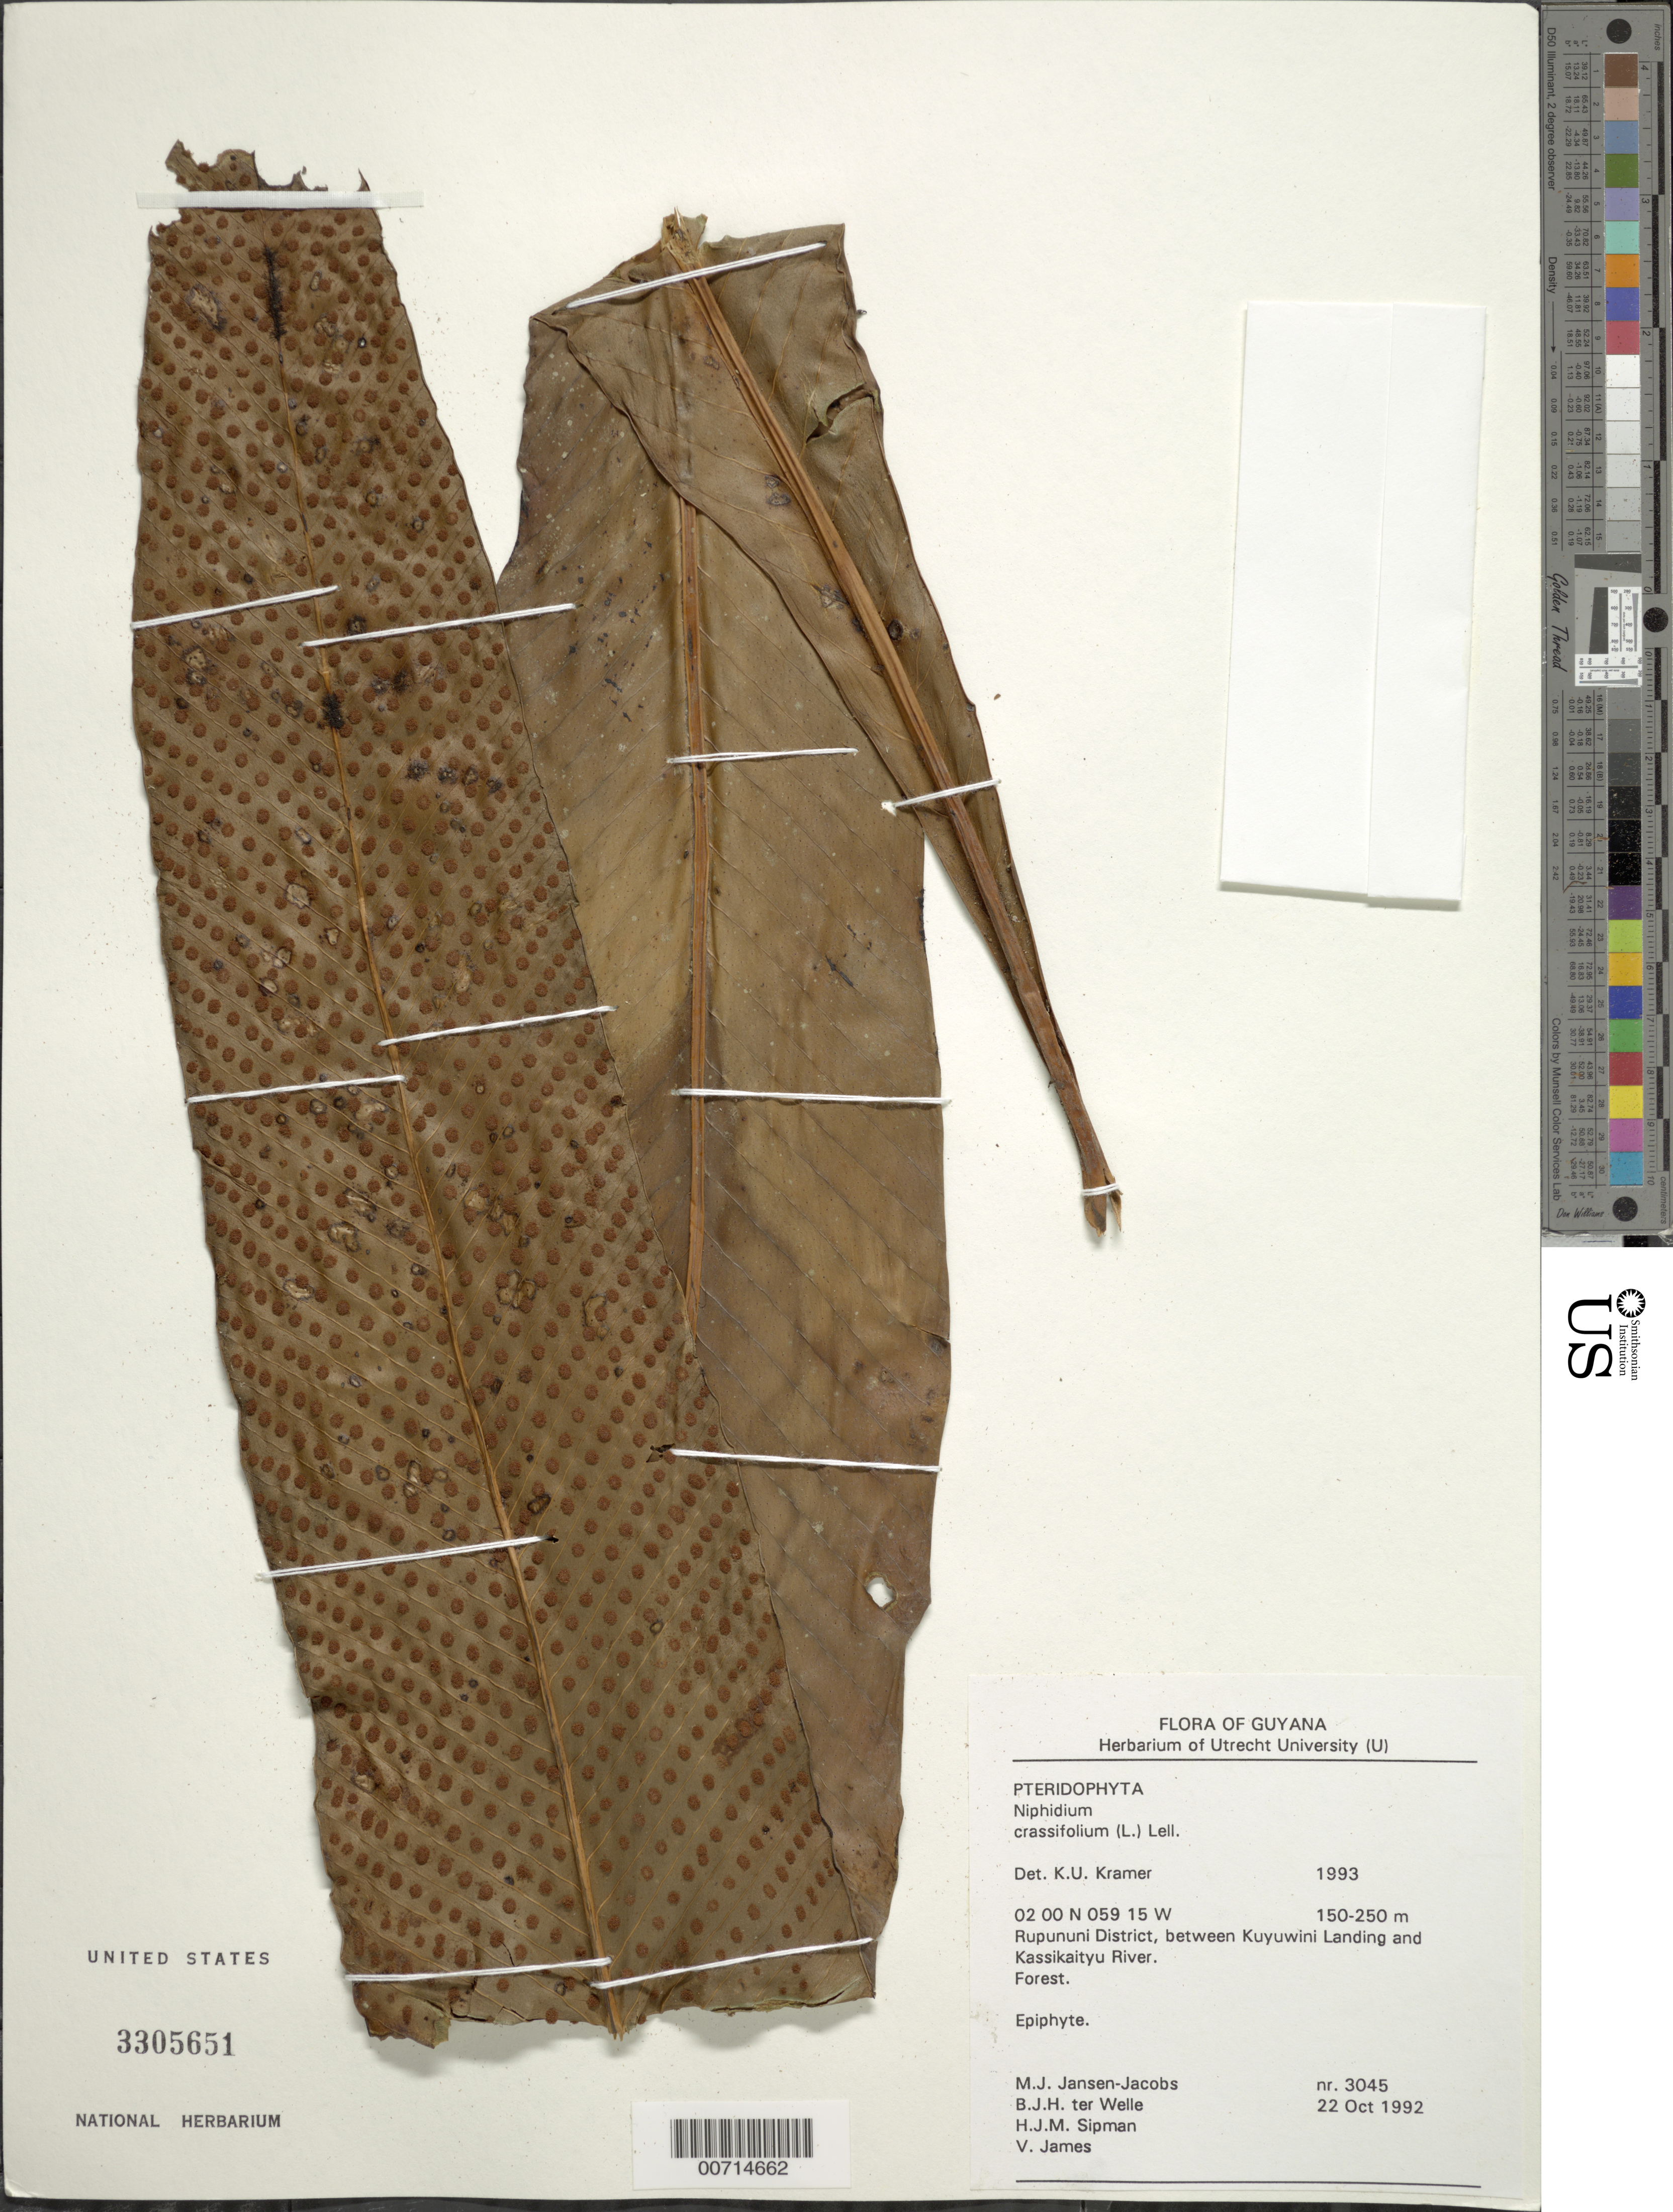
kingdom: Plantae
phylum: Tracheophyta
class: Polypodiopsida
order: Polypodiales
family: Polypodiaceae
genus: Niphidium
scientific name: Niphidium crassifolium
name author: (L.) Lellinger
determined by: Kramer, K. U.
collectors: M. J. Jansen-Jacobs, B. Welle, H. J. M. Sipman & V. James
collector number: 3045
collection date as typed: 22-Oct-92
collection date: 1992-10-22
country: Guyana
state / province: U. Takutu-U. Essequibo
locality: Rupununi District, between Kuyuwini Landing and Kassikaityu River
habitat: Forest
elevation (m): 150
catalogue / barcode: US 3305651